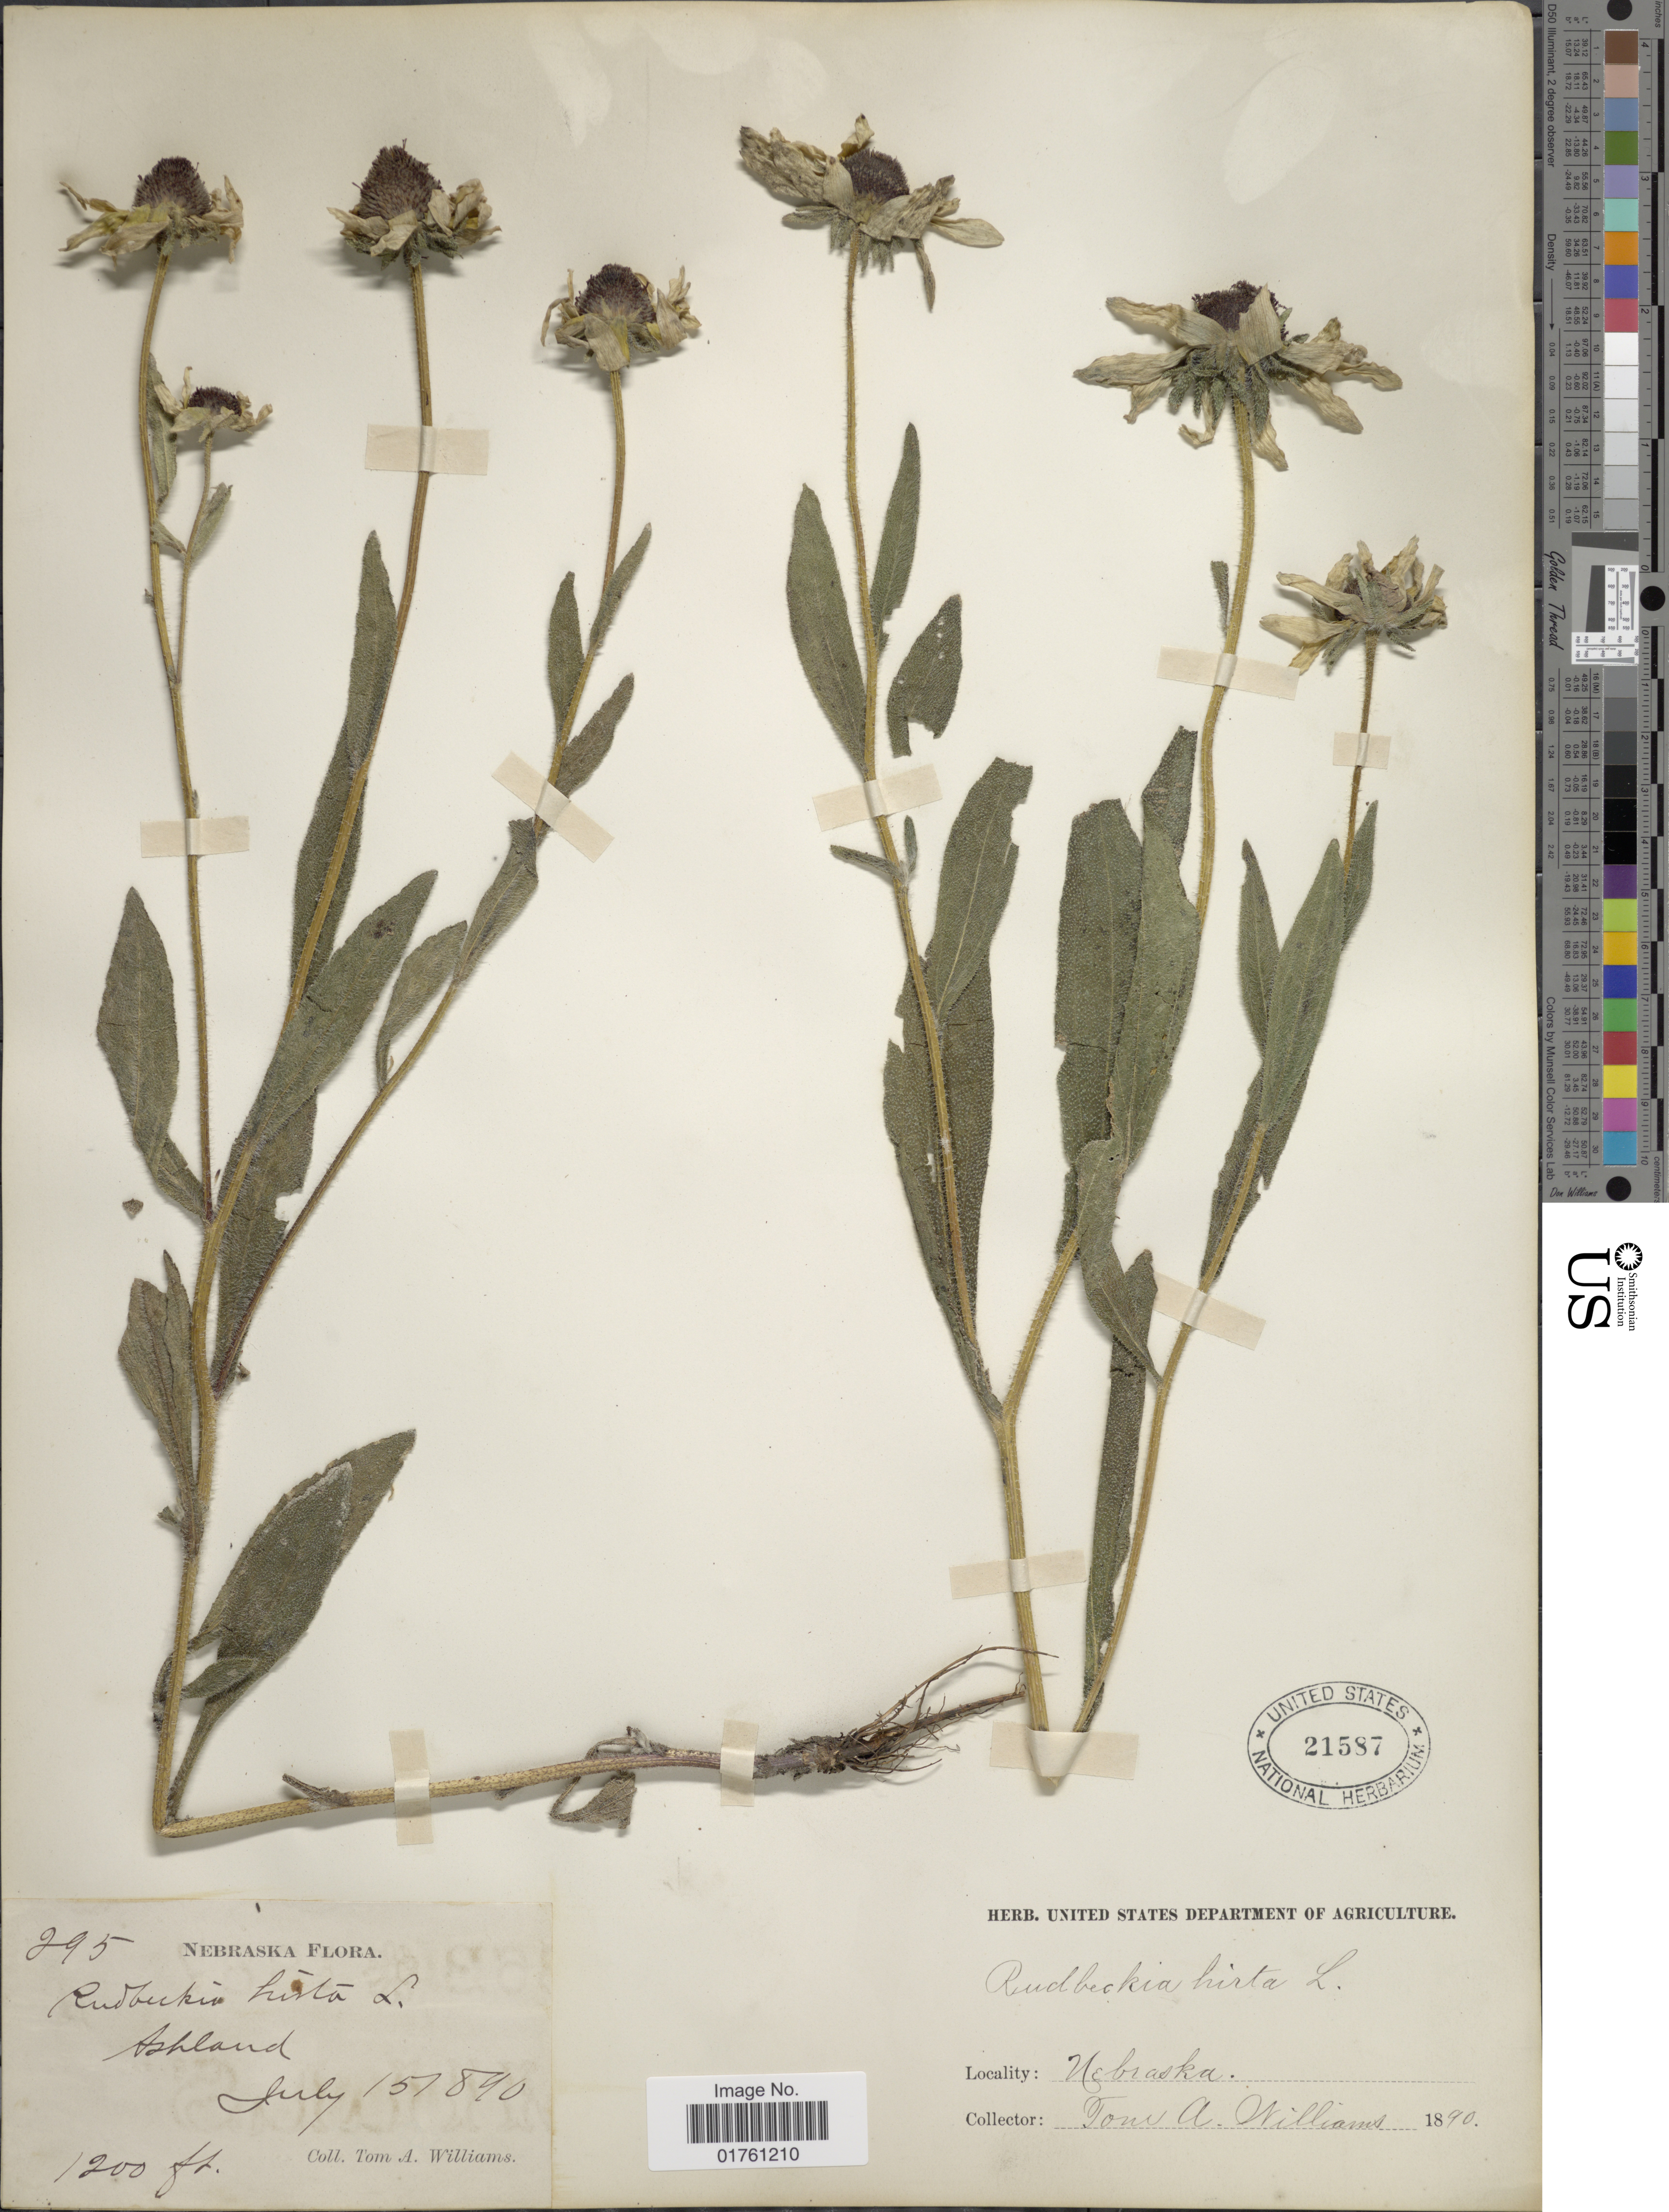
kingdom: Plantae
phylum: Tracheophyta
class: Magnoliopsida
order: Asterales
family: Asteraceae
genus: Rudbeckia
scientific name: Rudbeckia hirta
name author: L.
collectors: T. A. Williams (herbarium)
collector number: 295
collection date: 1890-07-15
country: United States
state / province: Nebraska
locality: Ashland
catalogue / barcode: US 21587